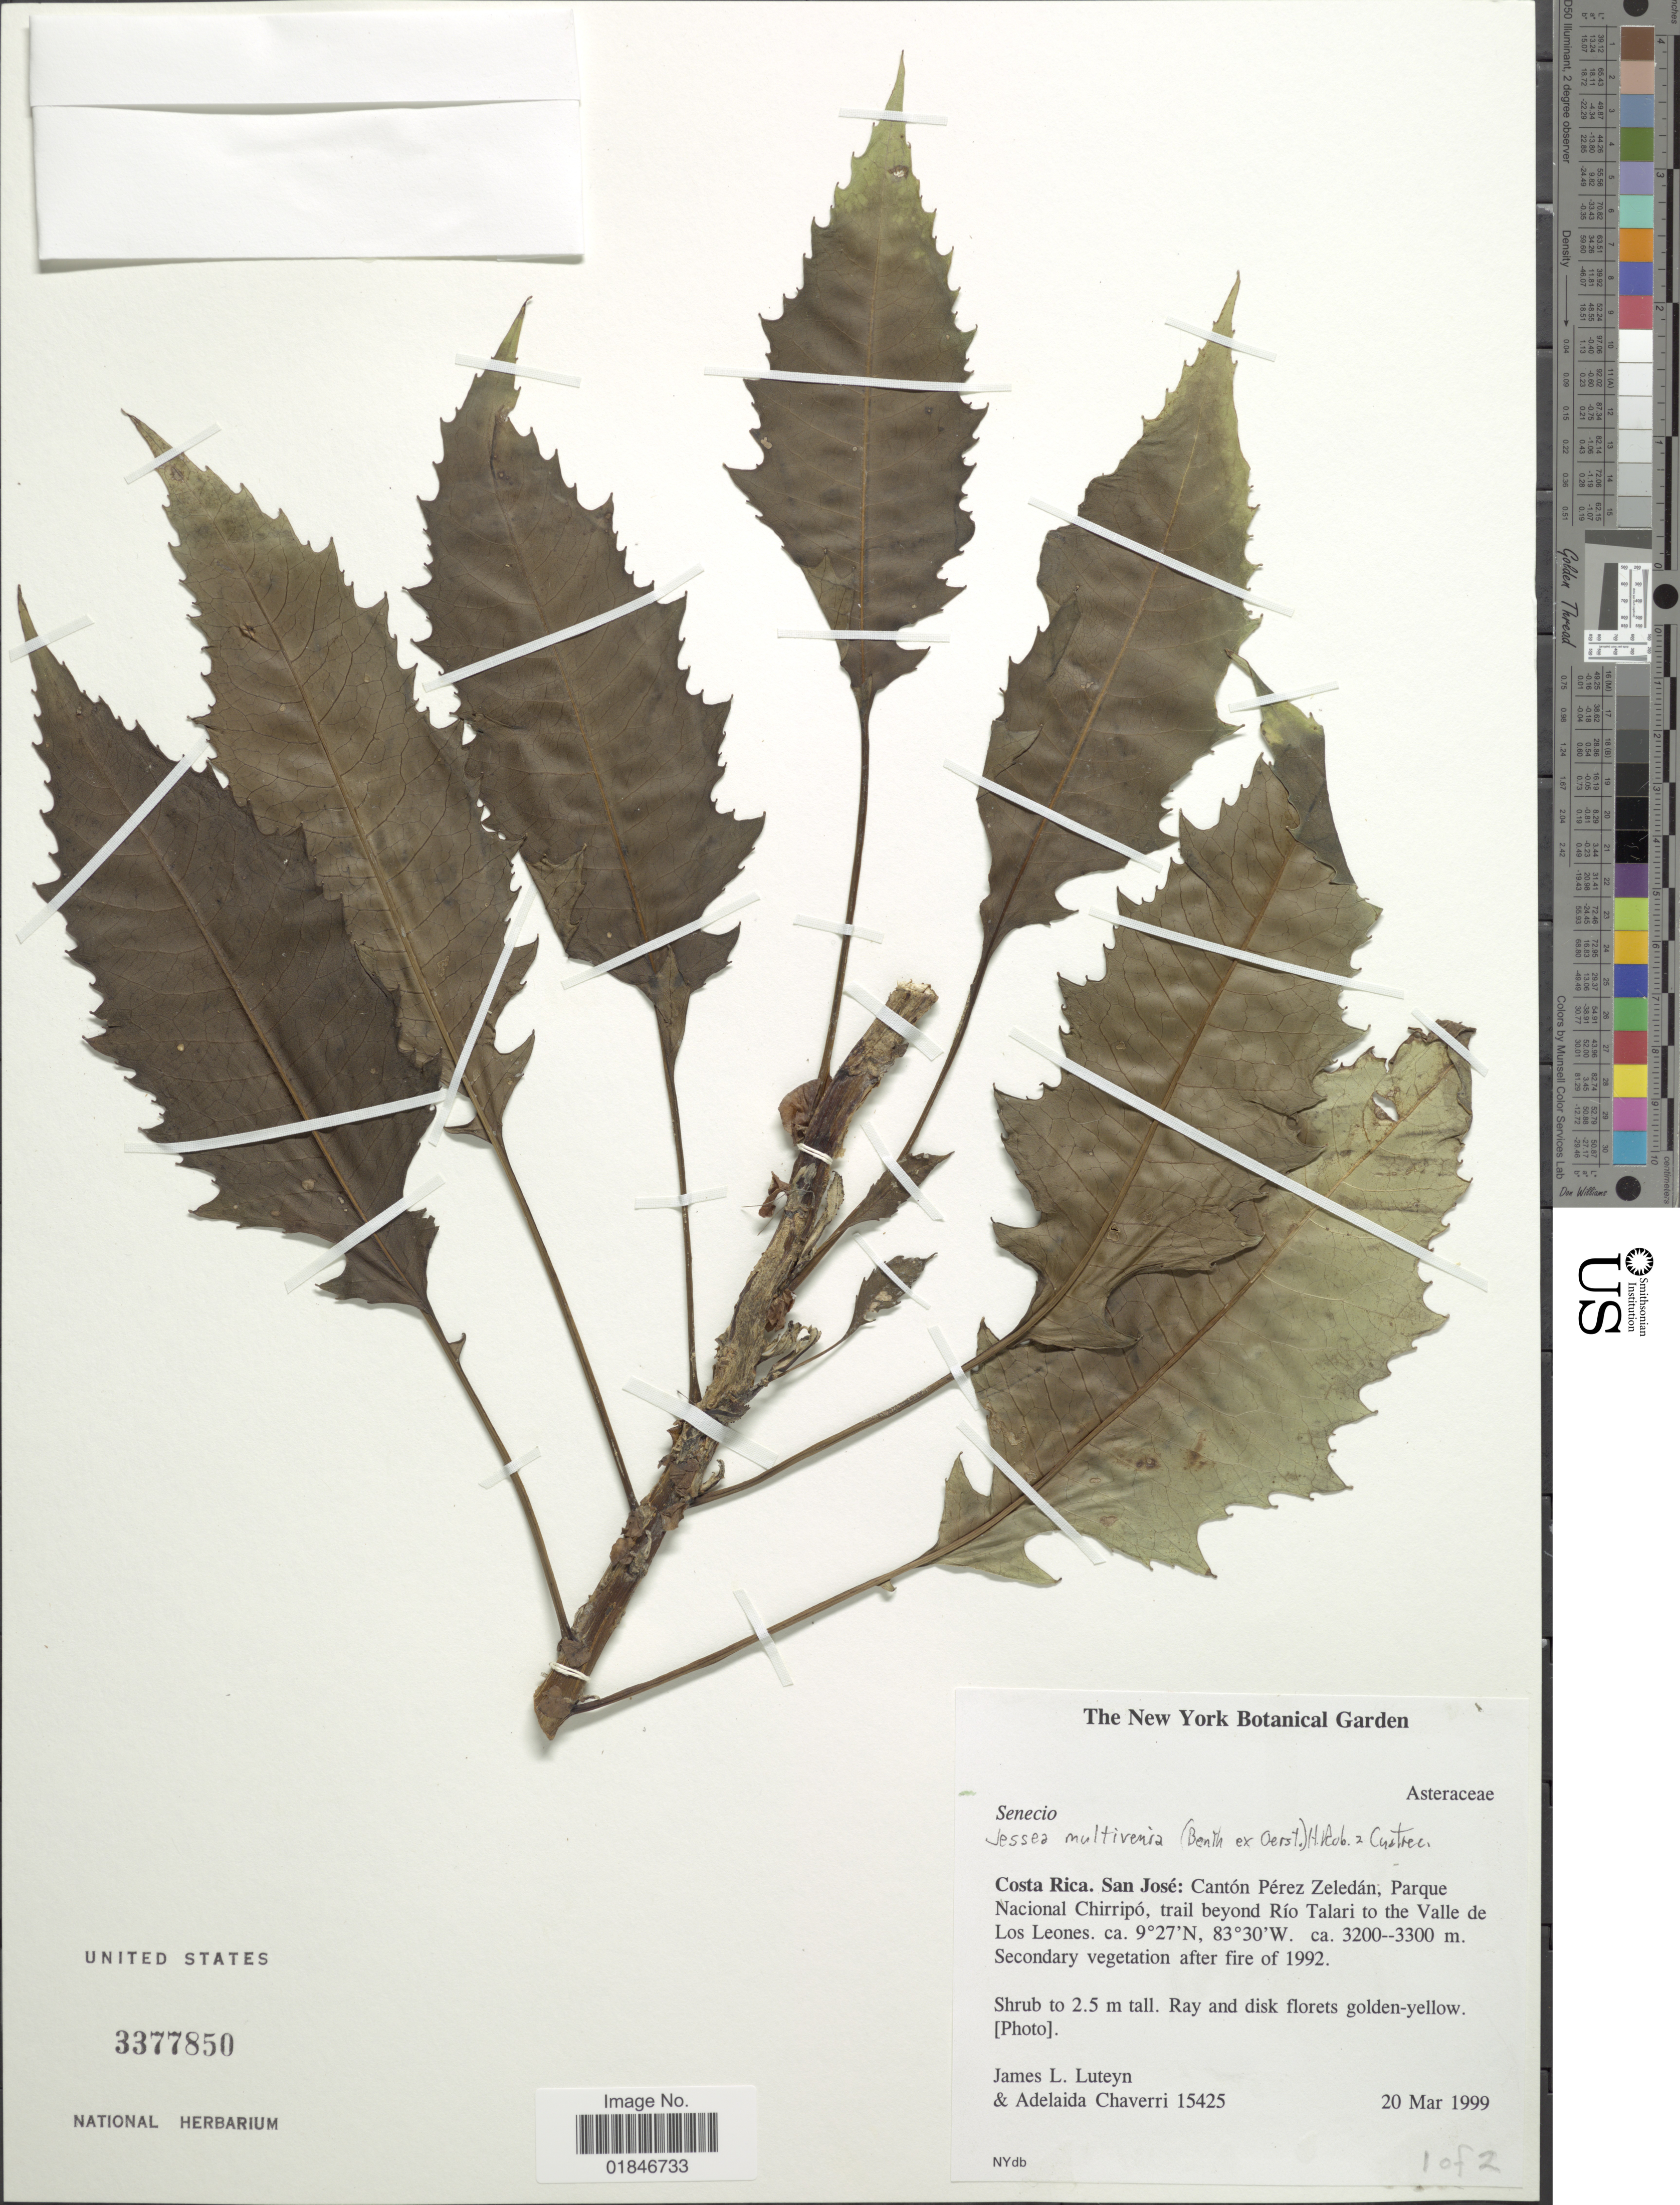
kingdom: Plantae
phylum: Tracheophyta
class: Magnoliopsida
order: Asterales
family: Asteraceae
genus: Jessea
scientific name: Jessea multivenia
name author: (Benth.) H. Rob. & Cuatrec.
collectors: J. L. Luteyn & A. Chaverri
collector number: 15425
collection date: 1999-03-20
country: Costa Rica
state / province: San José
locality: Costa Rica. San Jose: Canton Perez Zeledin, Parque Nacional Chirripo, trail beyond Rio Trail to the Valle de Los Leones.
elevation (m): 3200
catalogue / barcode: US 3377850